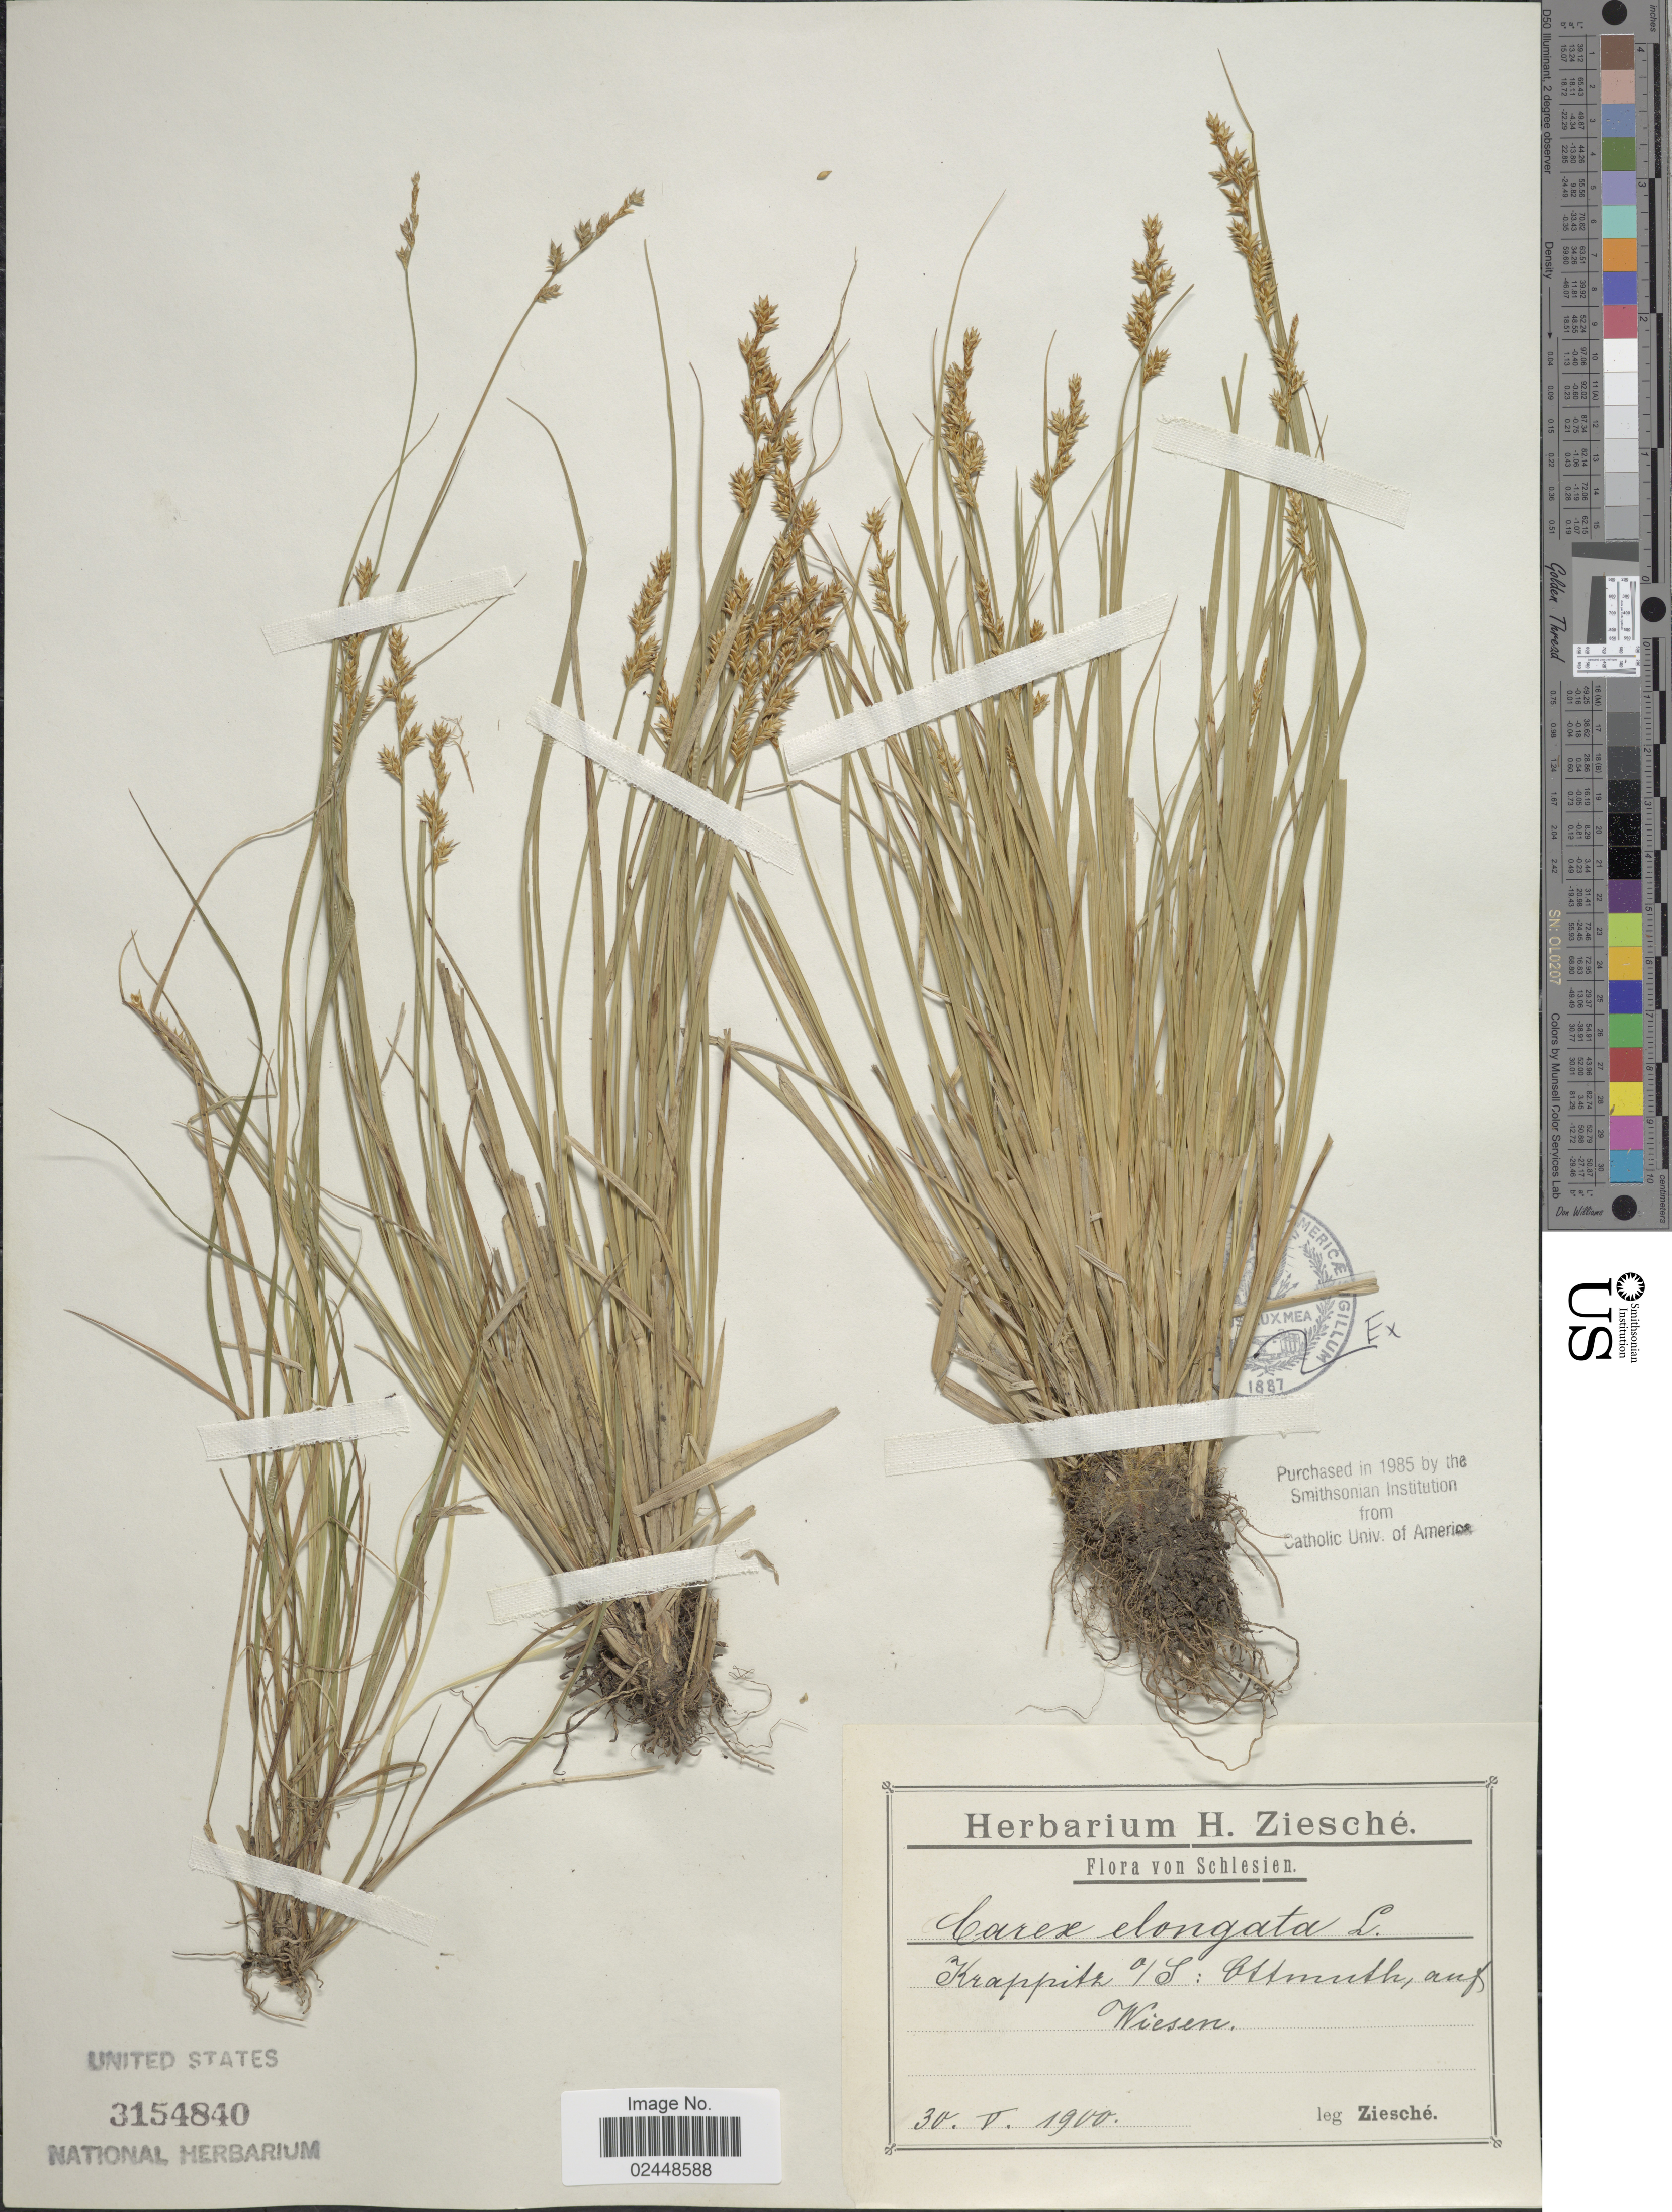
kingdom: Plantae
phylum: Tracheophyta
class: Liliopsida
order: Poales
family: Cyperaceae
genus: Carex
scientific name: Carex elongata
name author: L.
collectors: H. Ziesché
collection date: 1900-05-30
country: Poland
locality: Schlesien. Krappitz o/S: Ottmuth, auf Wiesen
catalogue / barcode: US 3154840